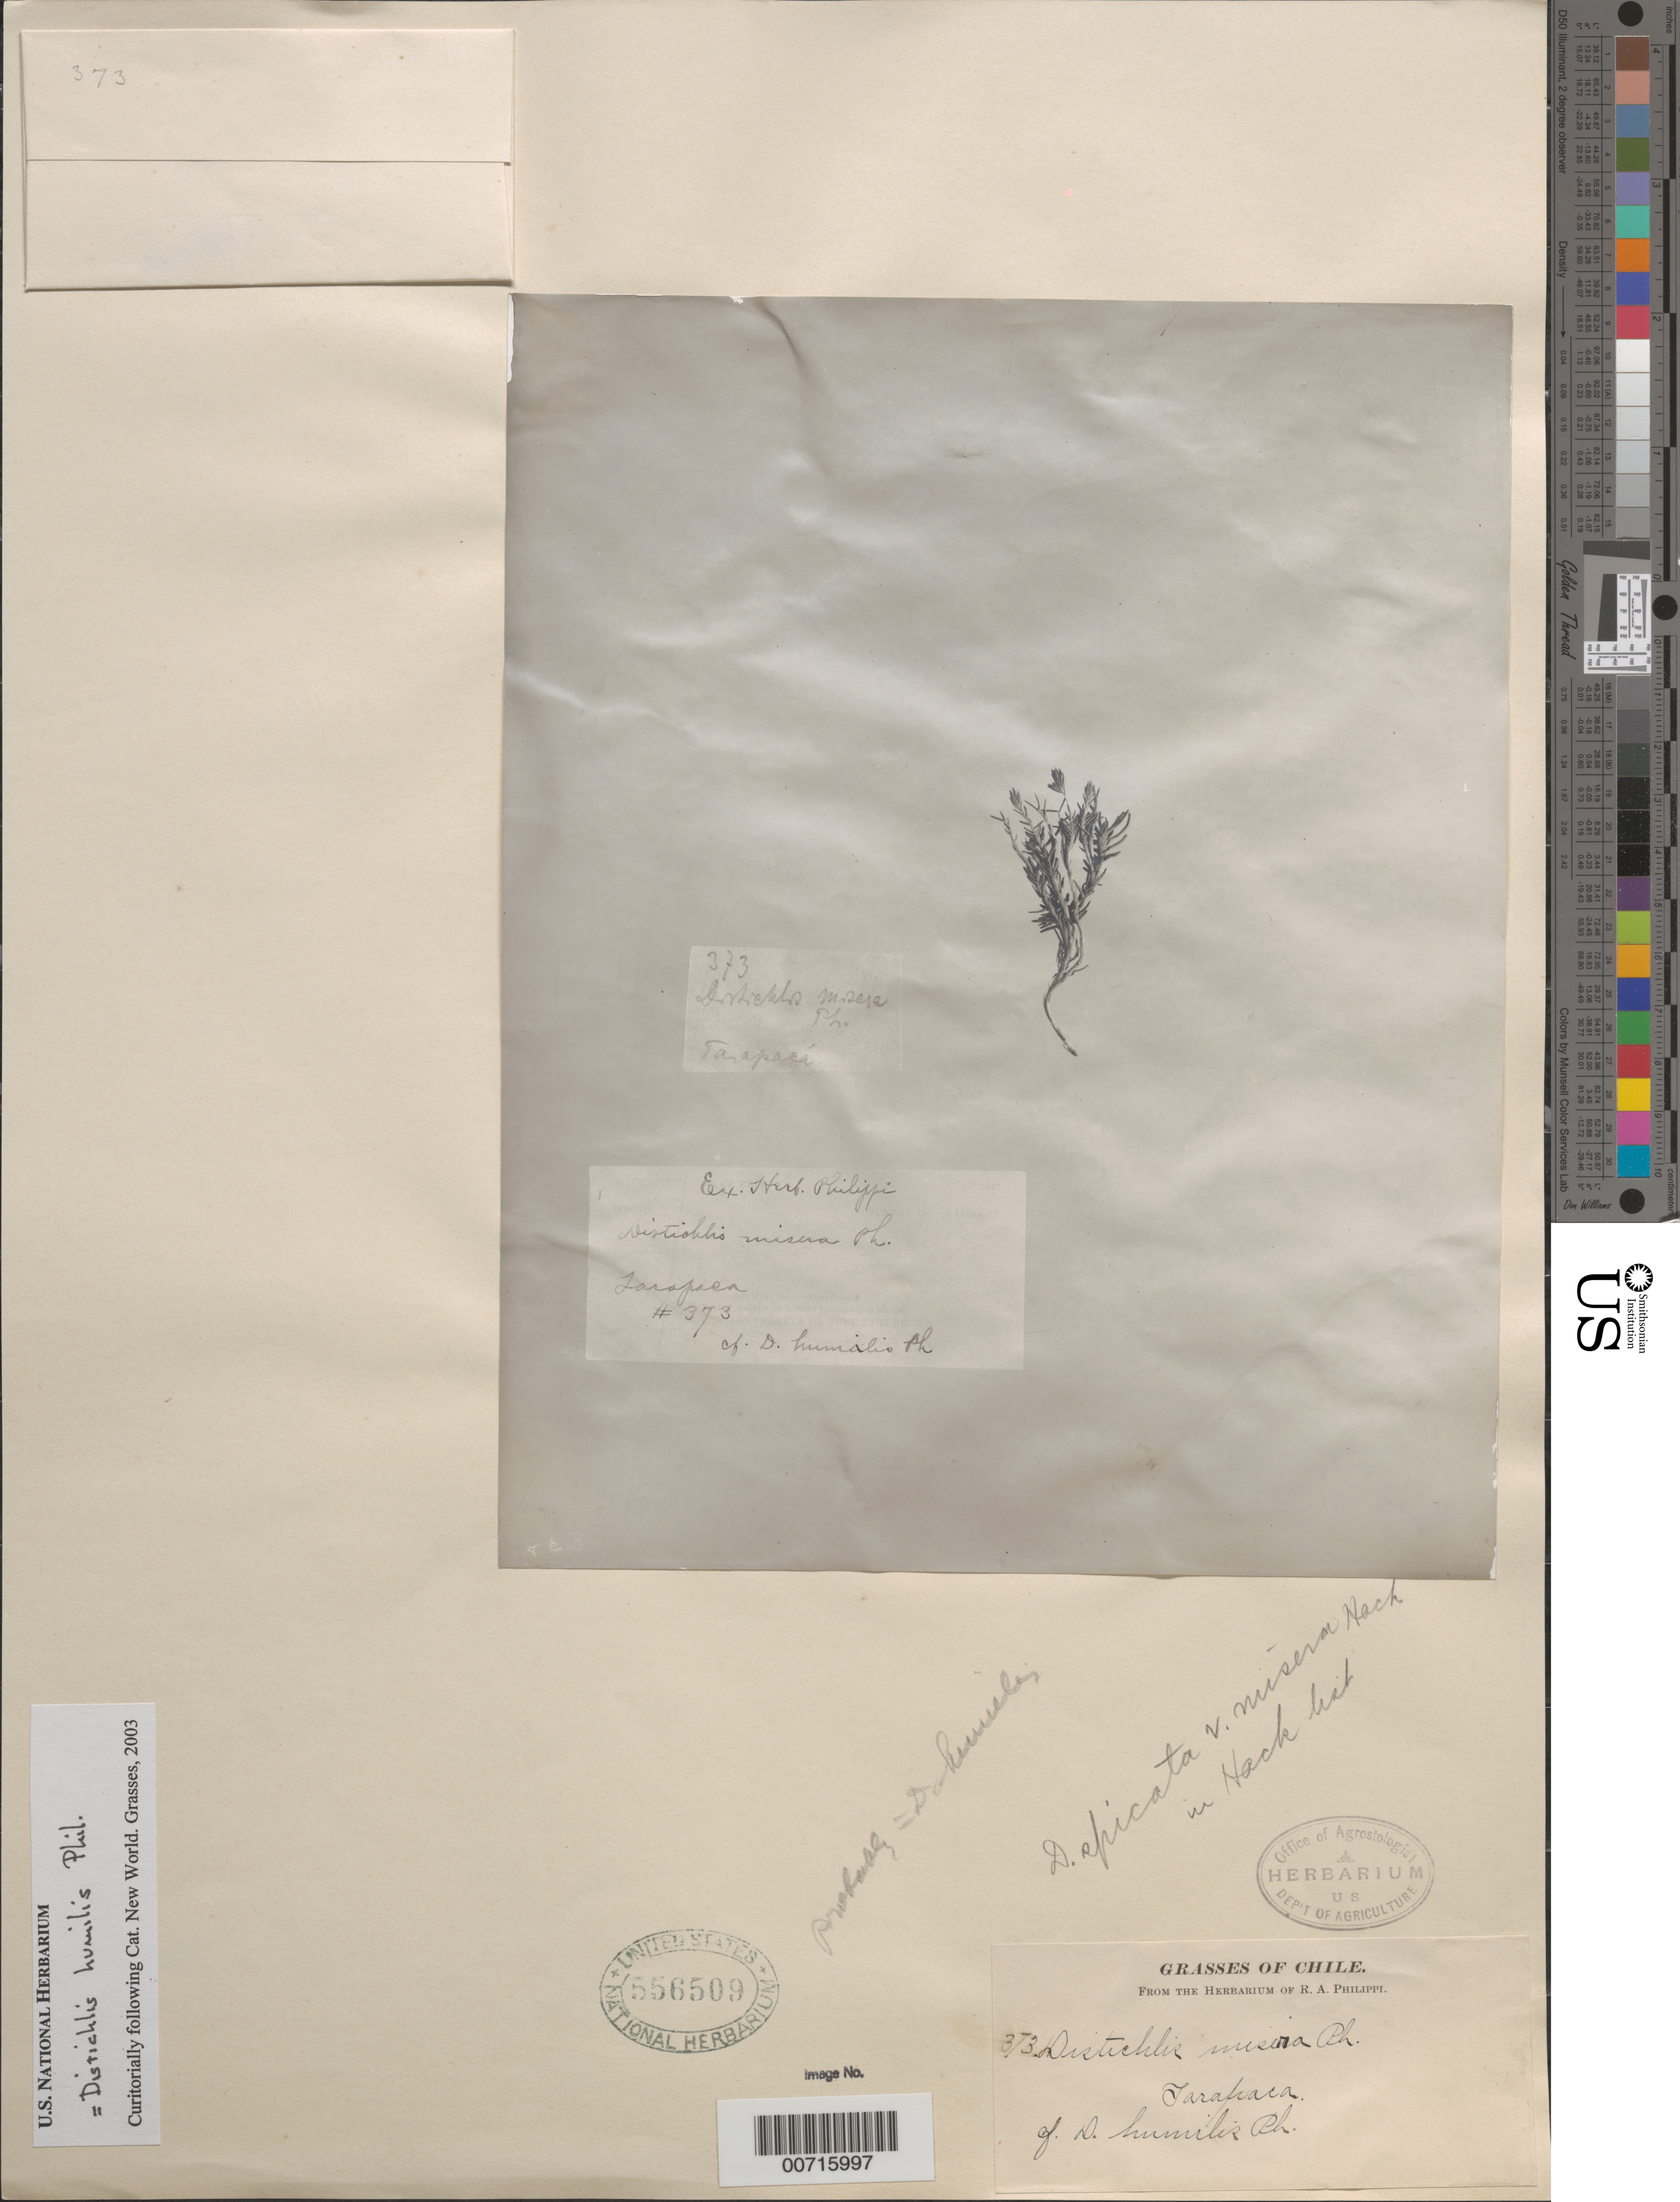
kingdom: Plantae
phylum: Tracheophyta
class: Liliopsida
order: Poales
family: Poaceae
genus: Distichlis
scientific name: Distichlis humilis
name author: Phil.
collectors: ex. herb. R.A. Philippi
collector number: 373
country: Chile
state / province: Tarapacá (I)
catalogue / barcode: US 556509